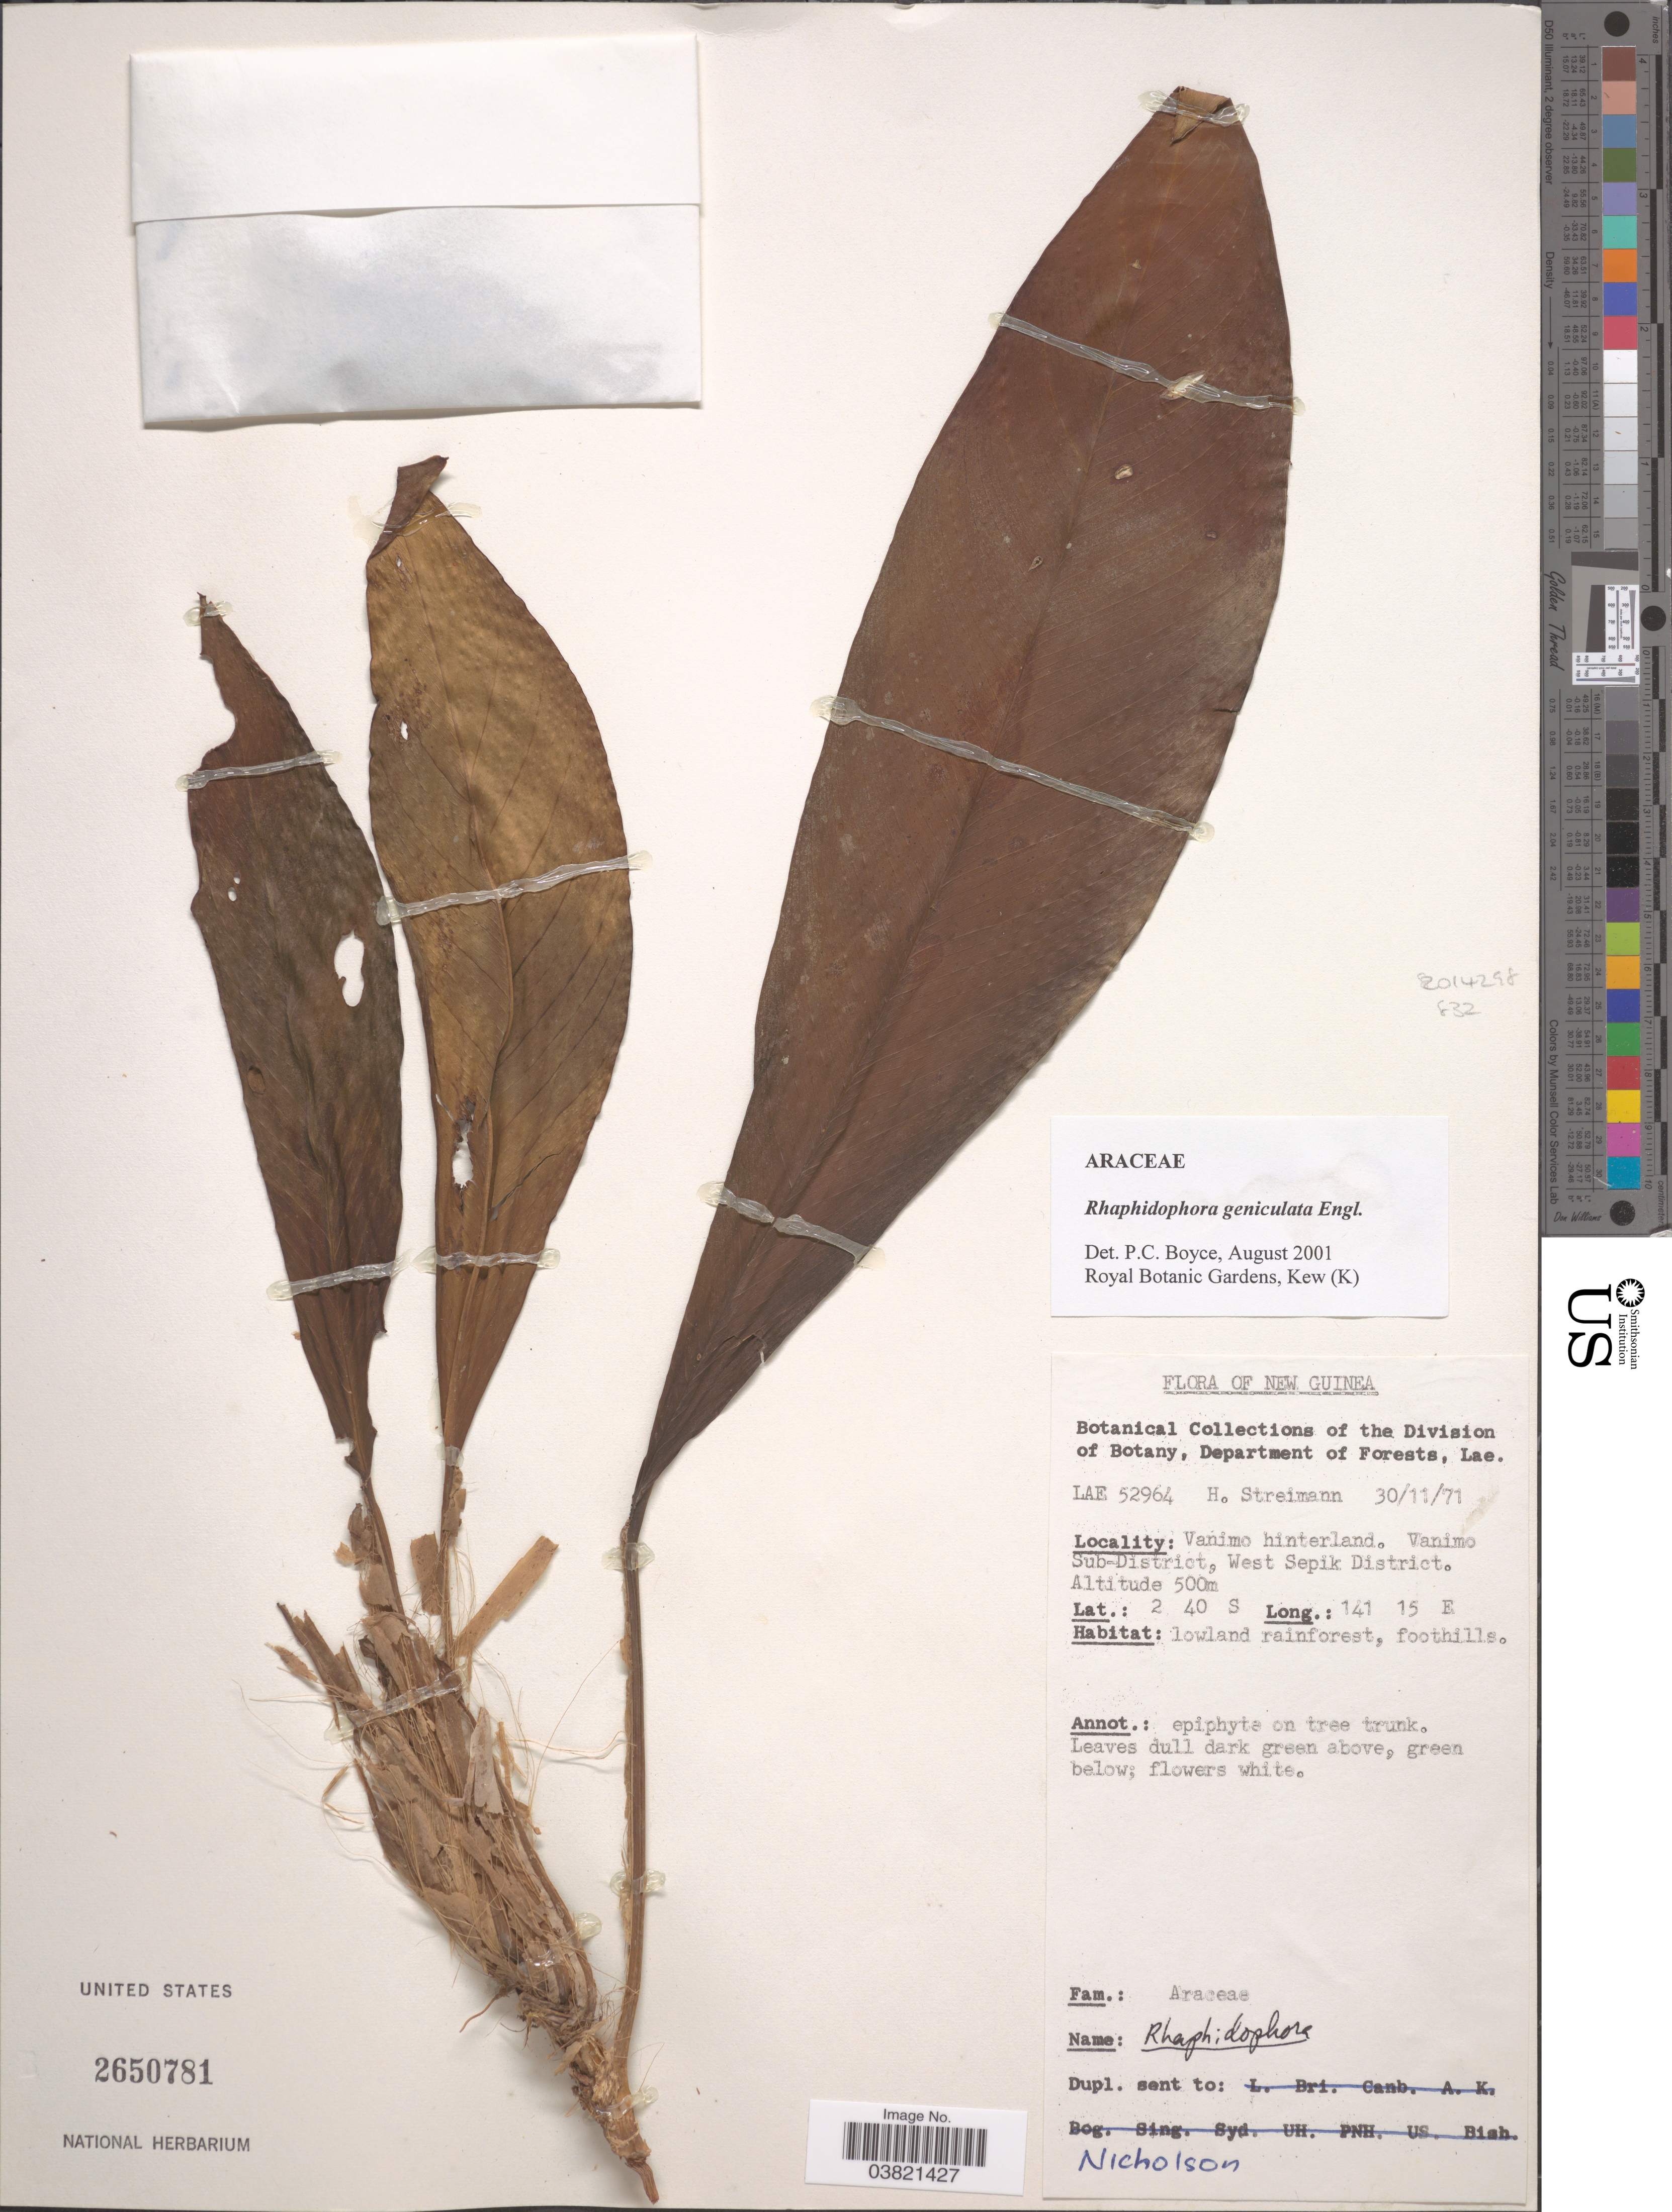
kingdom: Plantae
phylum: Tracheophyta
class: Liliopsida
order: Alismatales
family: Araceae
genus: Rhaphidophora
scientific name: Rhaphidophora geniculata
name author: Engl.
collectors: H. Streimann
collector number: LAE 52964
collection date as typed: Transcribed d/m/y: 30/11/71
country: Papua New Guinea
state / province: Sandaun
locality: New Guinea. Vanimo hinterland. Vanimo Sub-District, West Sepik District.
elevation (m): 500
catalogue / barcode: US 2650781